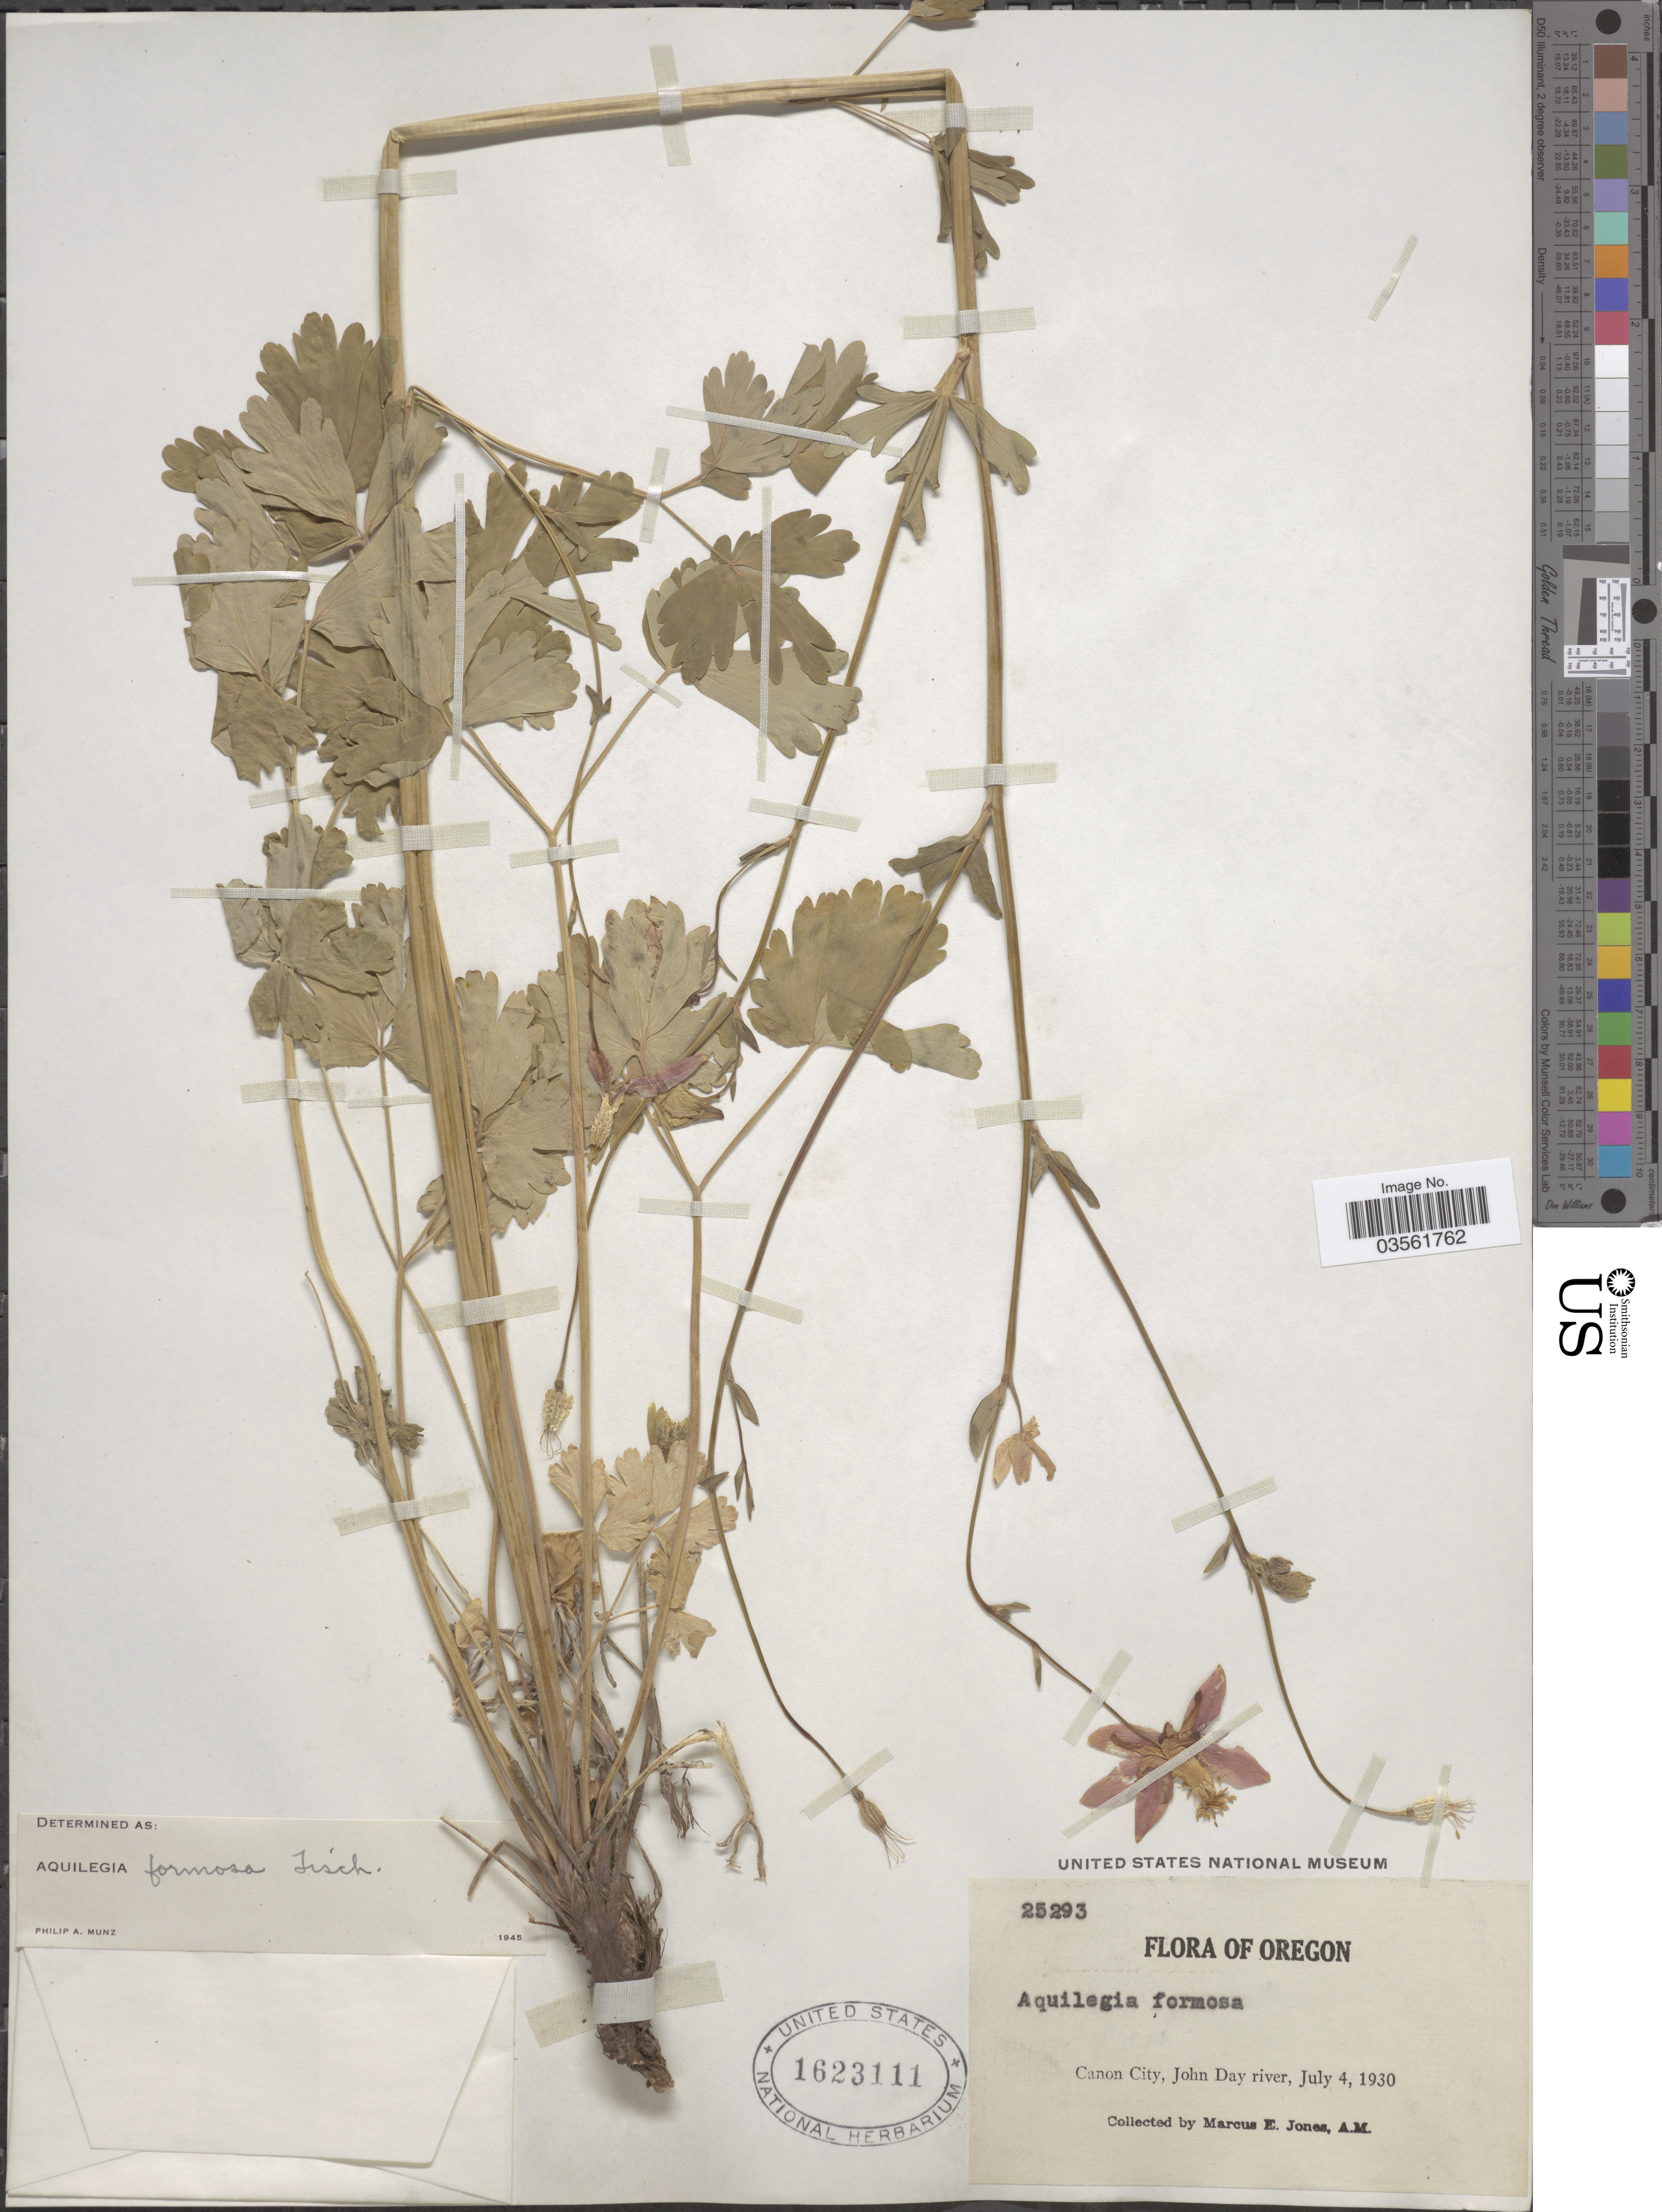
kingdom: Plantae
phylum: Tracheophyta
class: Magnoliopsida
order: Ranunculales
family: Ranunculaceae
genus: Aquilegia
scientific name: Aquilegia formosa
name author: Fisch. ex DC.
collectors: M. E. Jones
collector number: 25293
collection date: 1930-07-04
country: United States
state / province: Oregon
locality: Canon City, John Day river.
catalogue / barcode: US 1623111